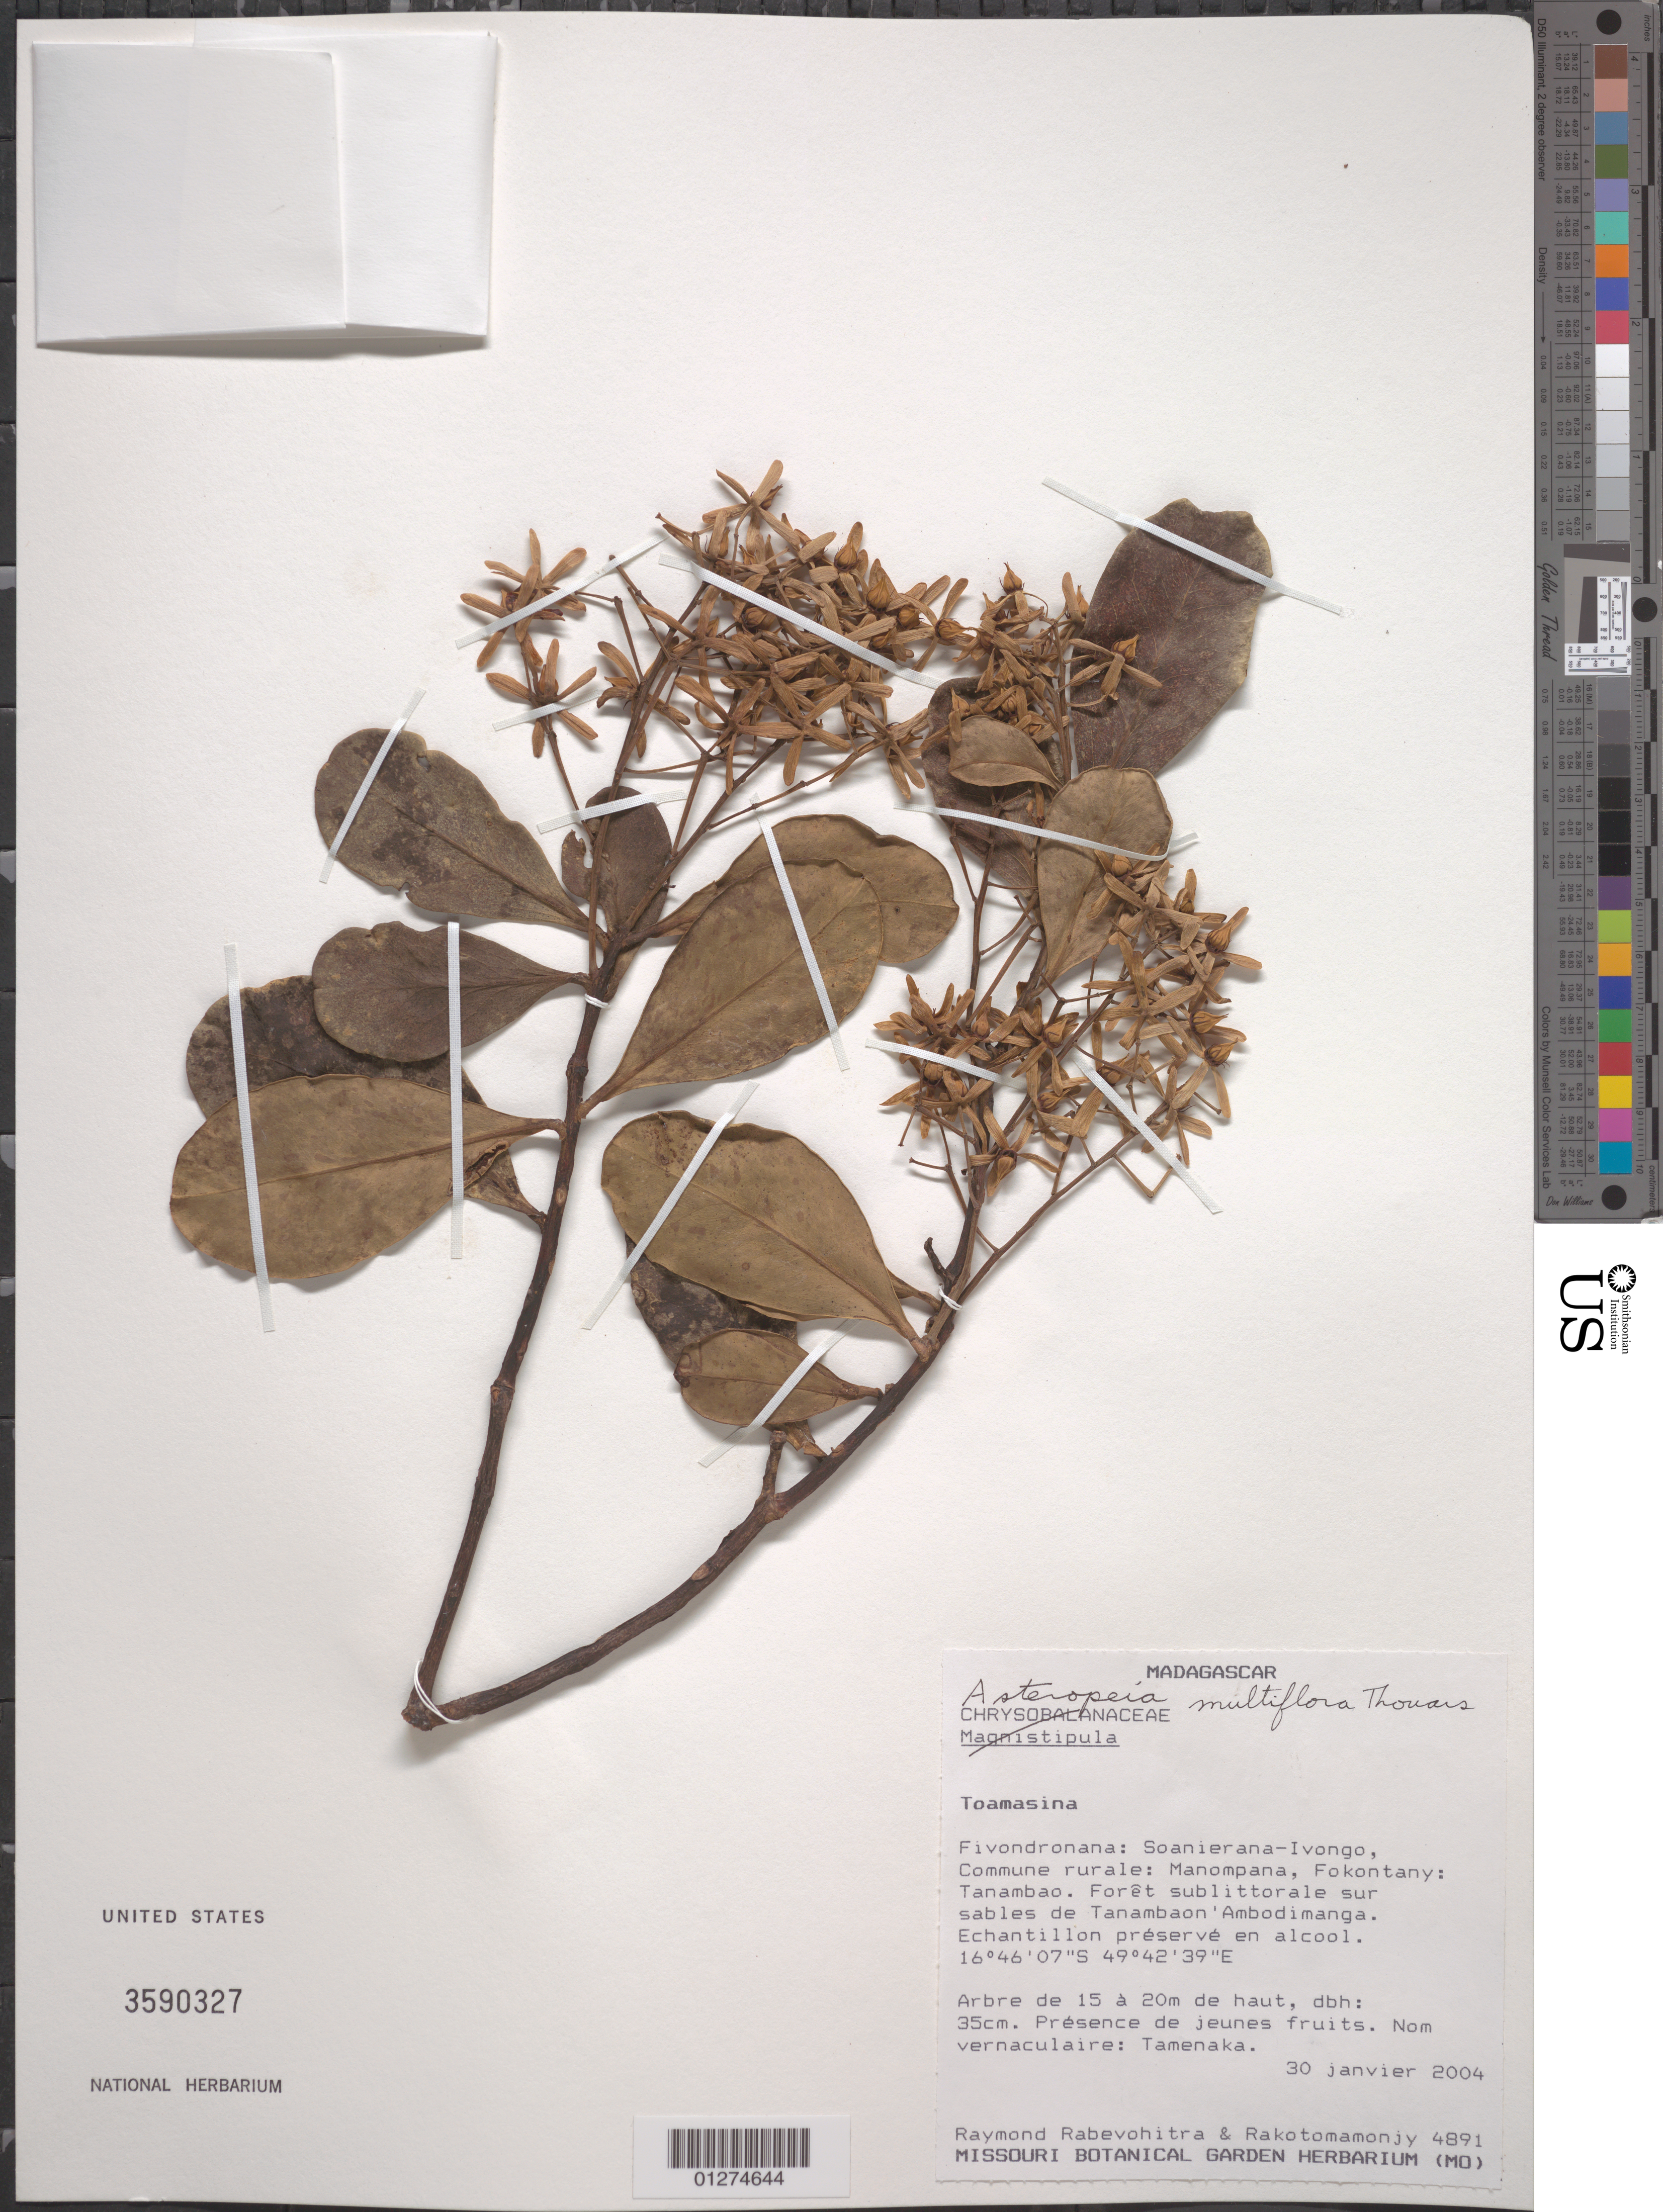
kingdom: Plantae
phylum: Tracheophyta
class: Magnoliopsida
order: Caryophyllales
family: Asteropeiaceae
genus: Asteropeia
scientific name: Asteropeia multiflora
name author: Thouars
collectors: R. Rabevohitra & T. Rakotomamonjy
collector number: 4891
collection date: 2004-01-30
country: Madagascar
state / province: Analanjirofo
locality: Fivondronana: Soanierana-Ivongo, Commune rurale: Manompana, Fokontany: Tanambao. Foret sublittorale sur sables de Tanambaon Ambodimanga.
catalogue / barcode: US 3590327